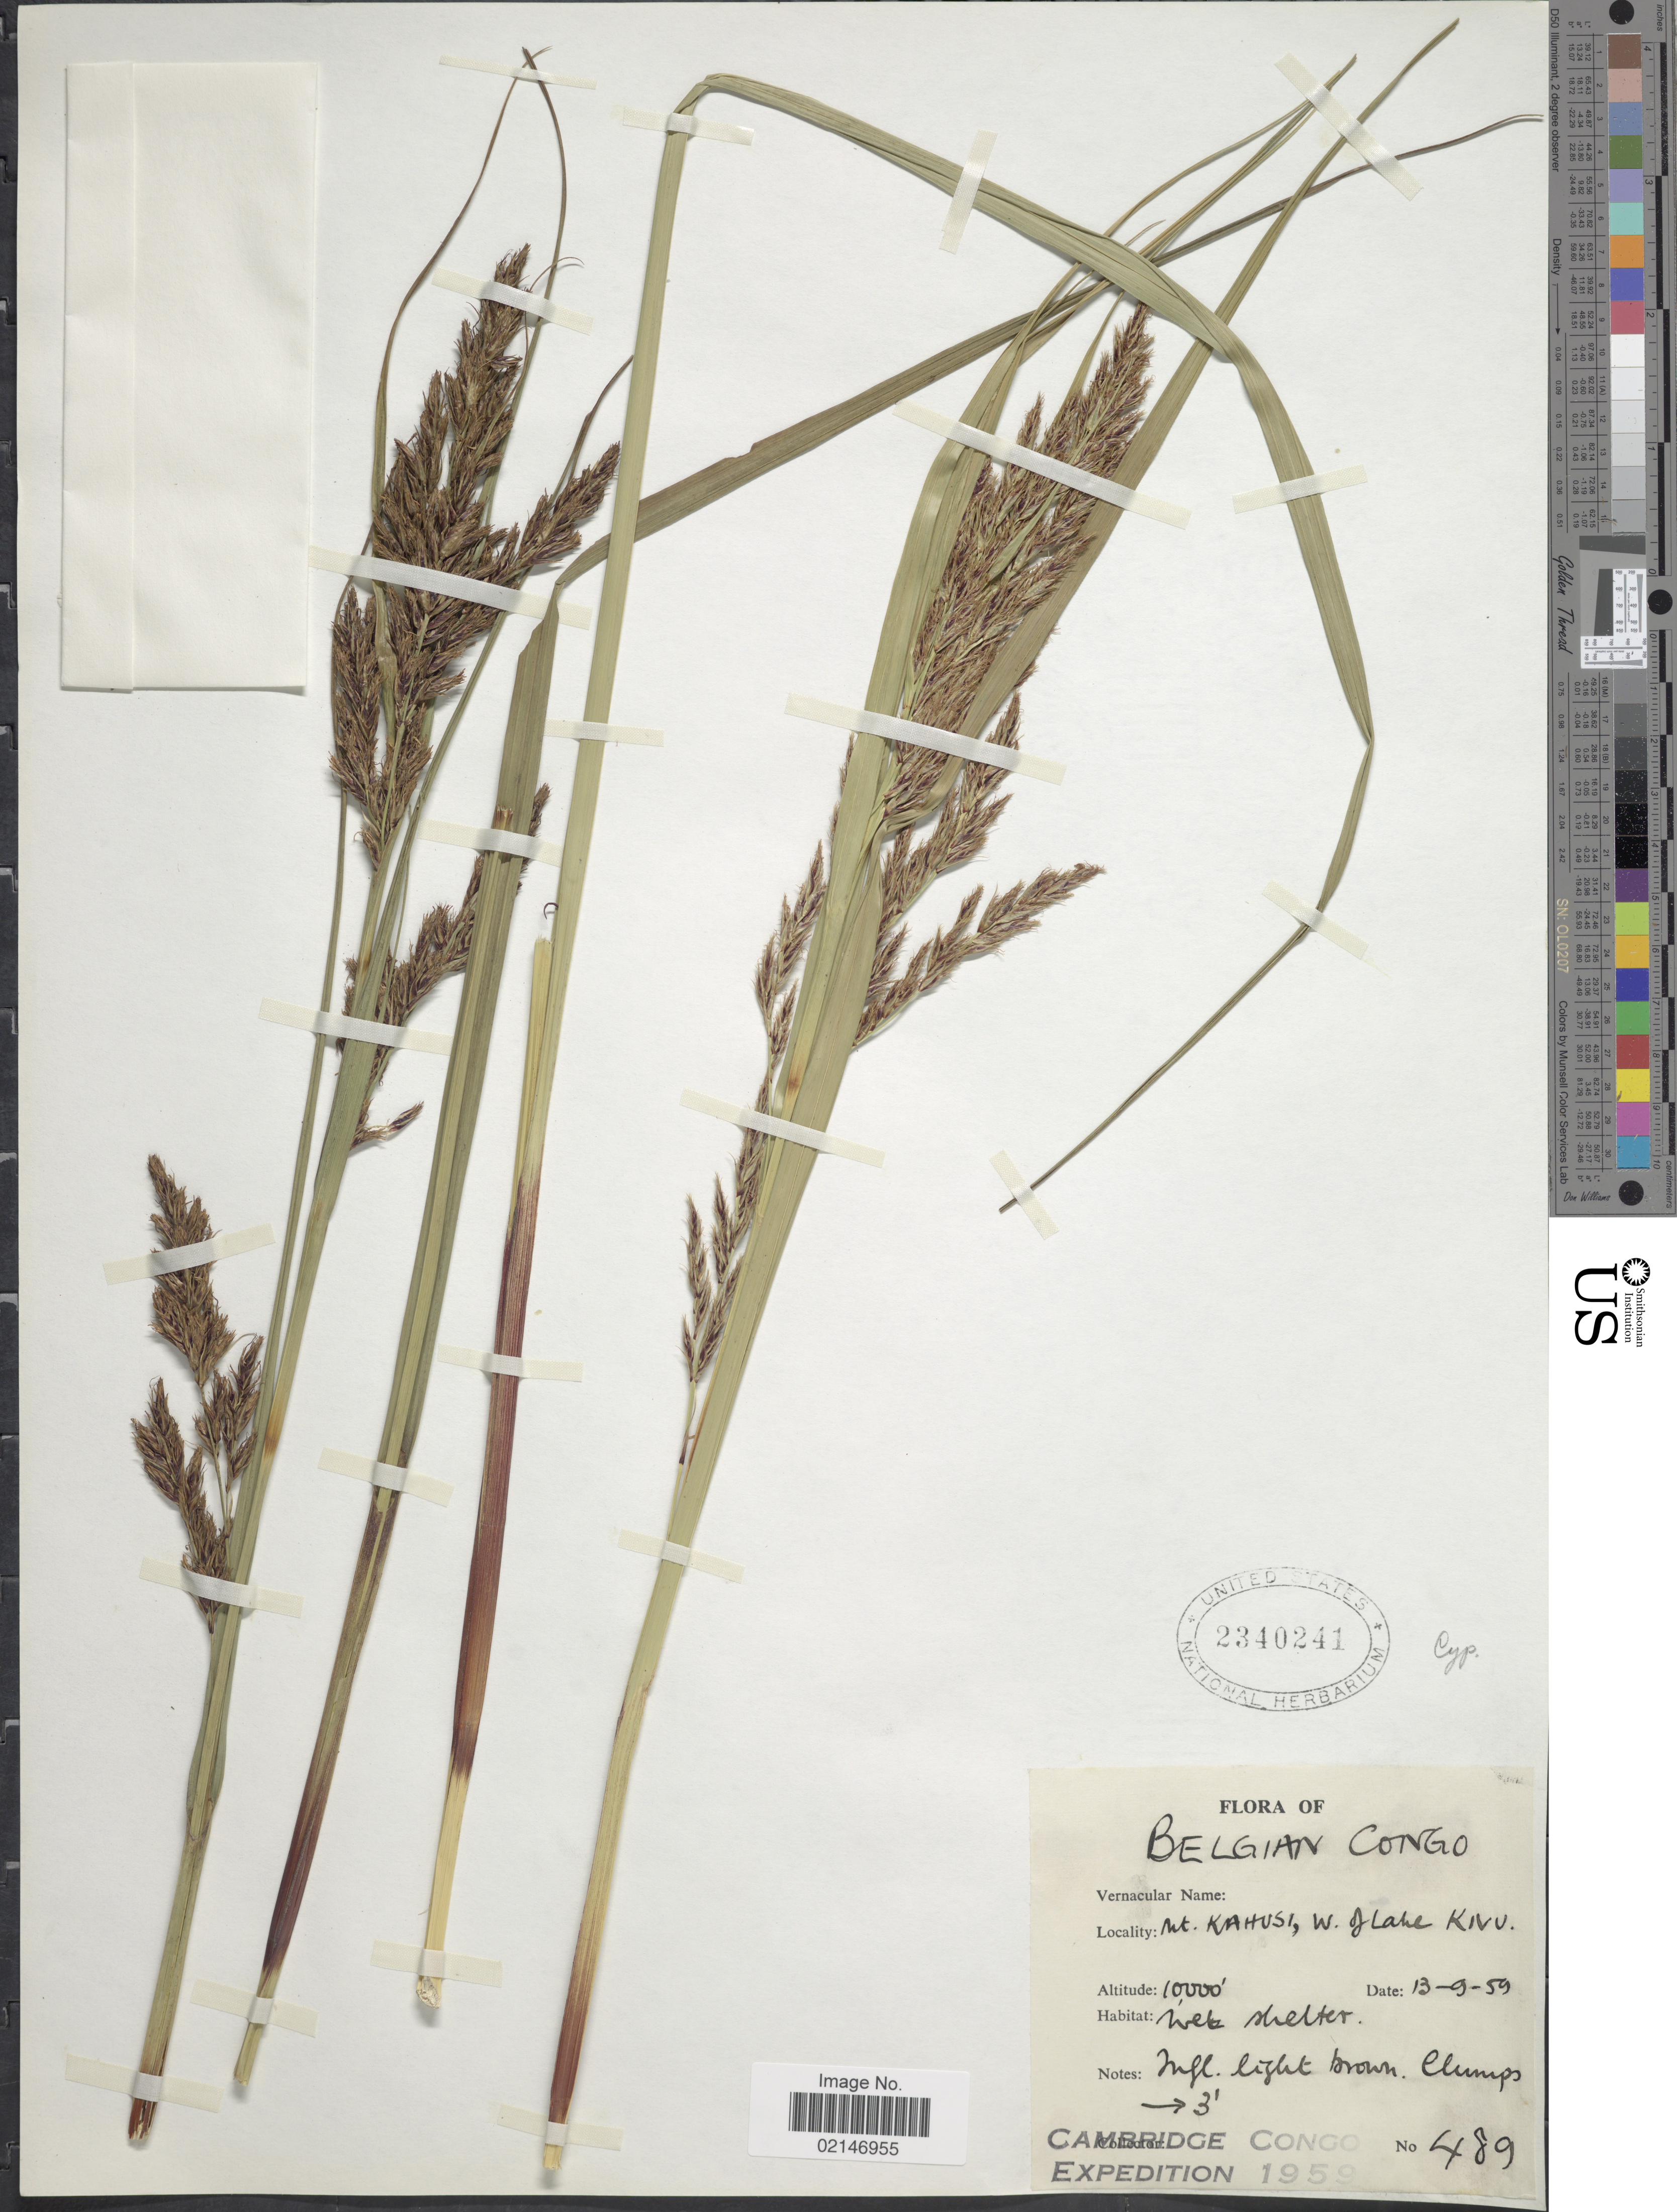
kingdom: Plantae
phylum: Tracheophyta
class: Liliopsida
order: Poales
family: Cyperaceae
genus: Carex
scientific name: Carex biegensis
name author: Cherm.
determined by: Strong, Mark T., (BOT), Smithsonian Institution - National Museum of Natural History (UNITED STATES)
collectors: Cambridge Congo Expedition 1959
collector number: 489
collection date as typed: Transcribed d/m/y: 13/9/59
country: Congo, Democratic Republic of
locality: Belgian Congo, Mt. Kahusi, W. of Lake Kivu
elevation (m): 3048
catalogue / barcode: US 2340241